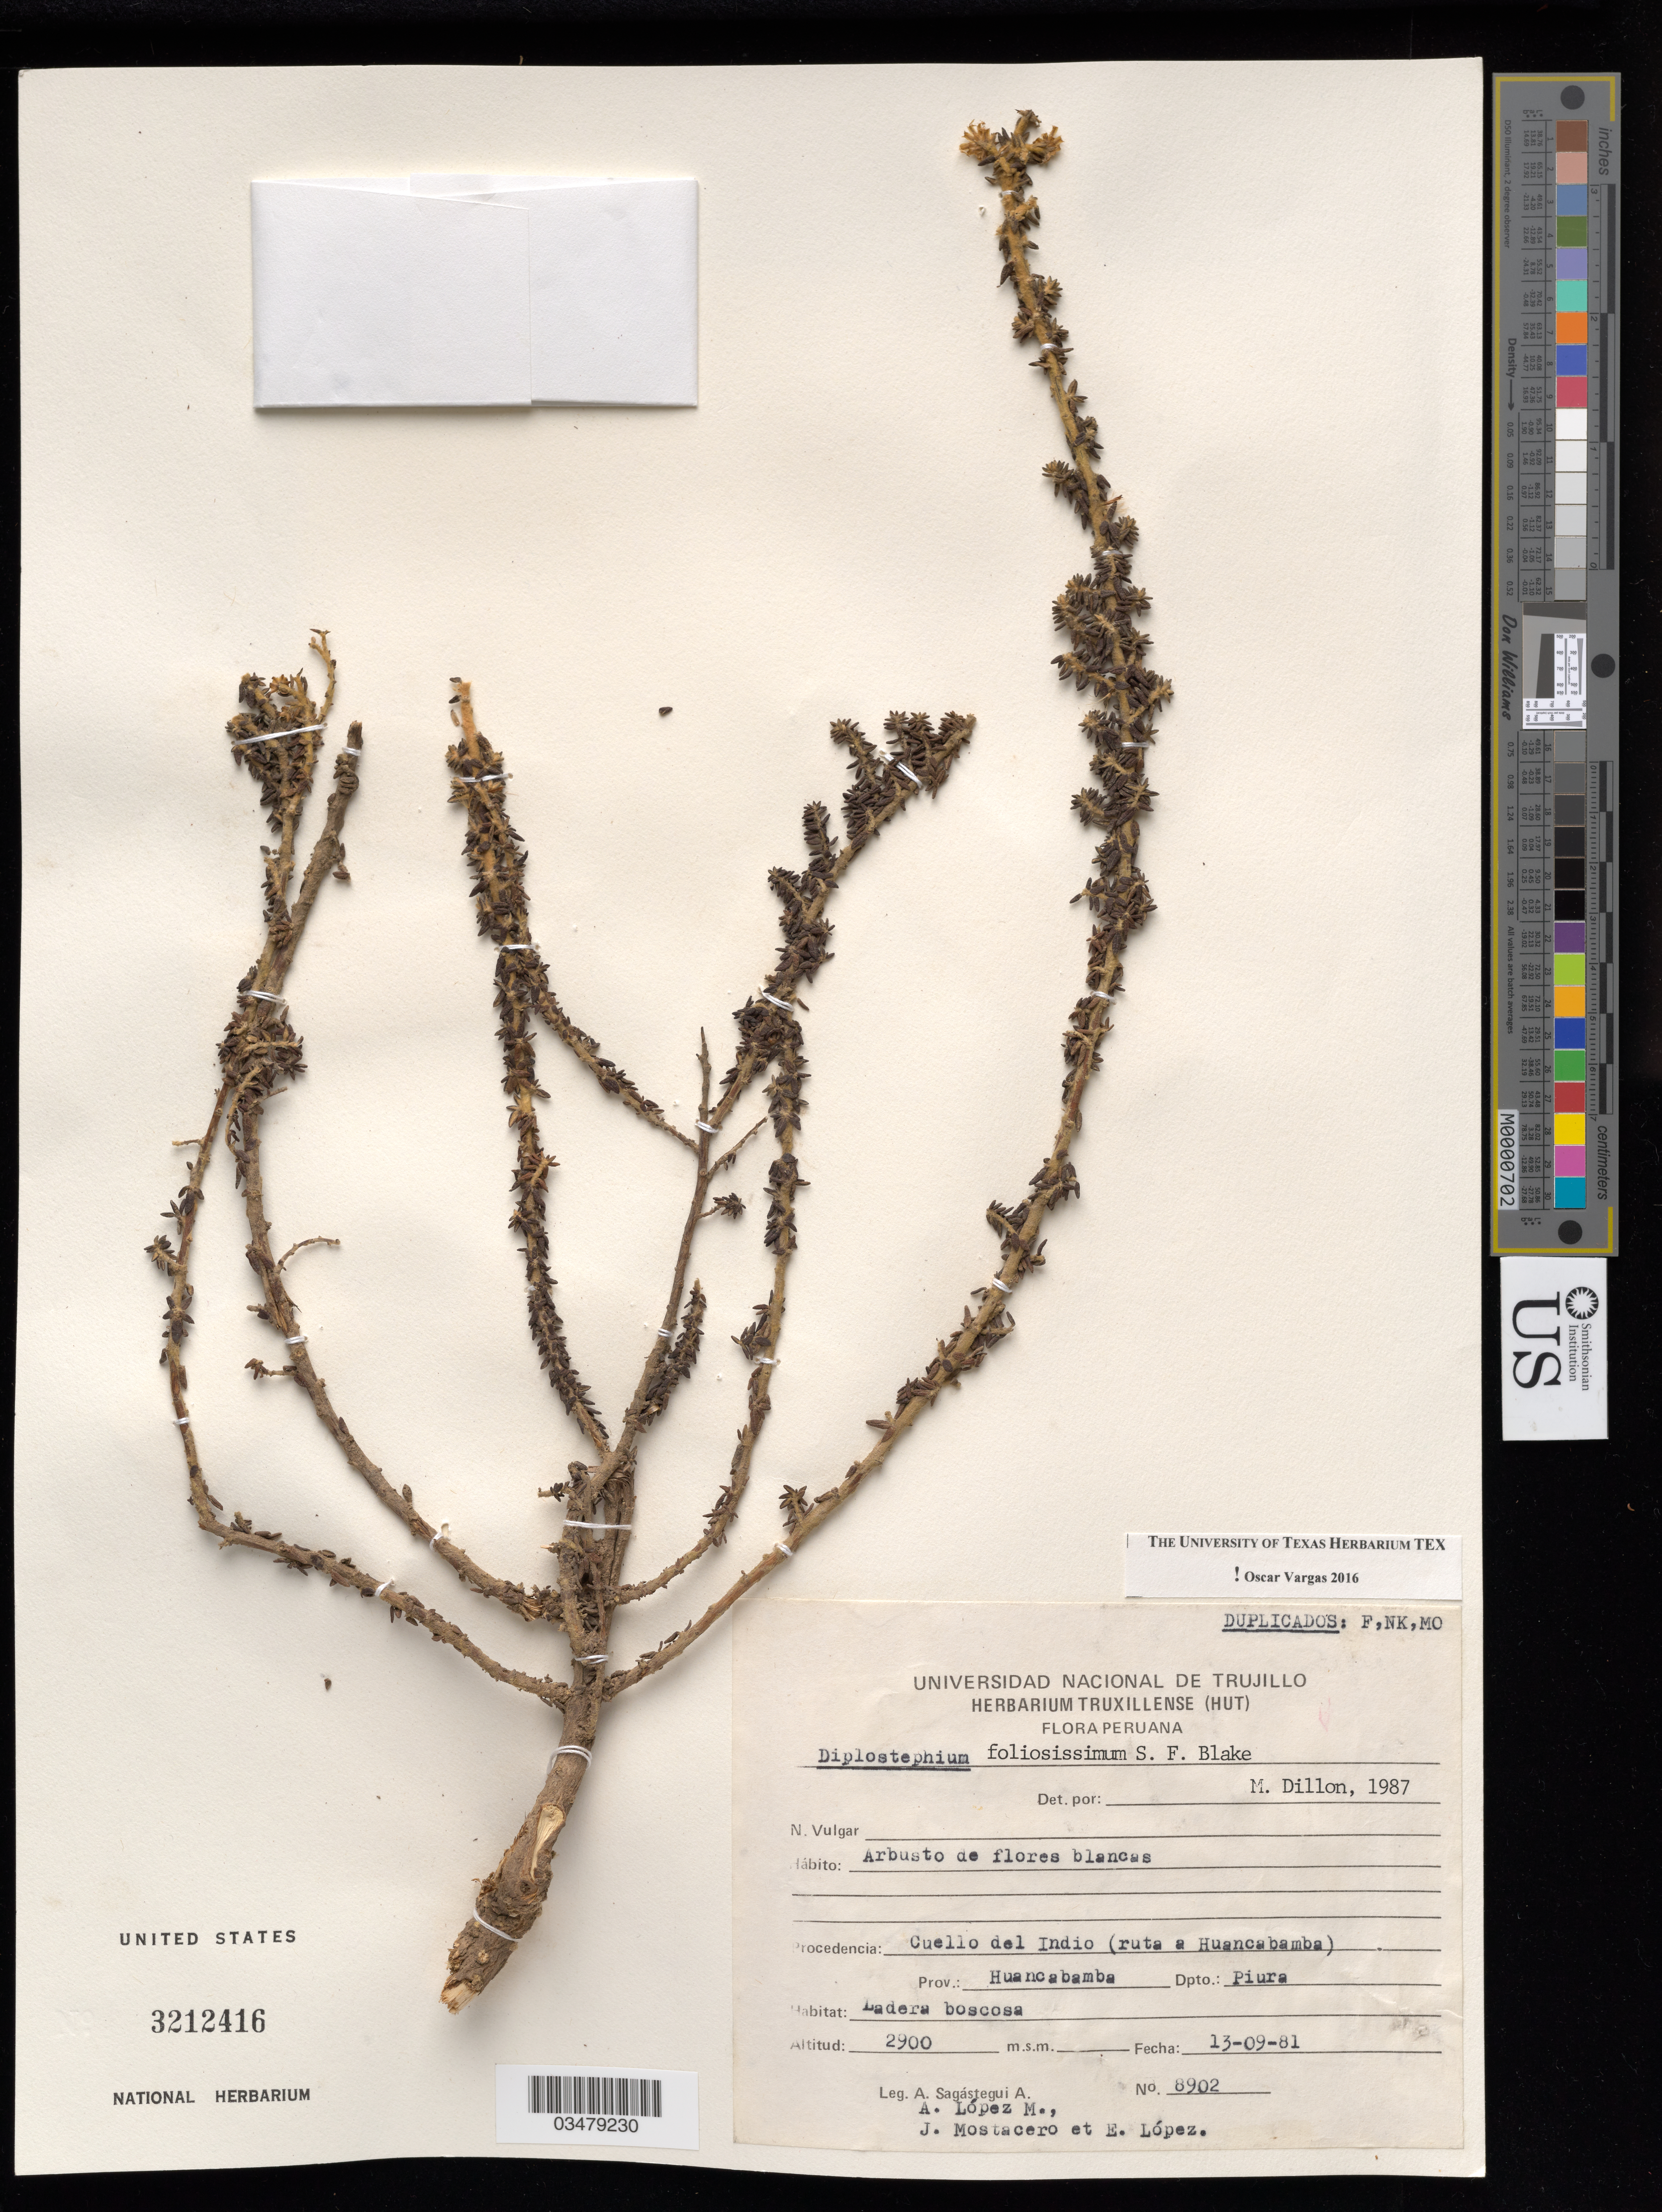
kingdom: Plantae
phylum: Tracheophyta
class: Magnoliopsida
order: Asterales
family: Asteraceae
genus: Diplostephium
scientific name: Diplostephium foliosissimum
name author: S.F. Blake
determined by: Vargas, Oscar M.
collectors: A. Sagástegui A., S. Lopez & J. Mostacero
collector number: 8902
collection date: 1981-09-13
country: Peru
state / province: Piura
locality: Cuello del Indio (ruta a Huancabamba) Prov.: Huancabamba,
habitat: Ladera boscosa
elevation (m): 2900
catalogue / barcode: US 3212416